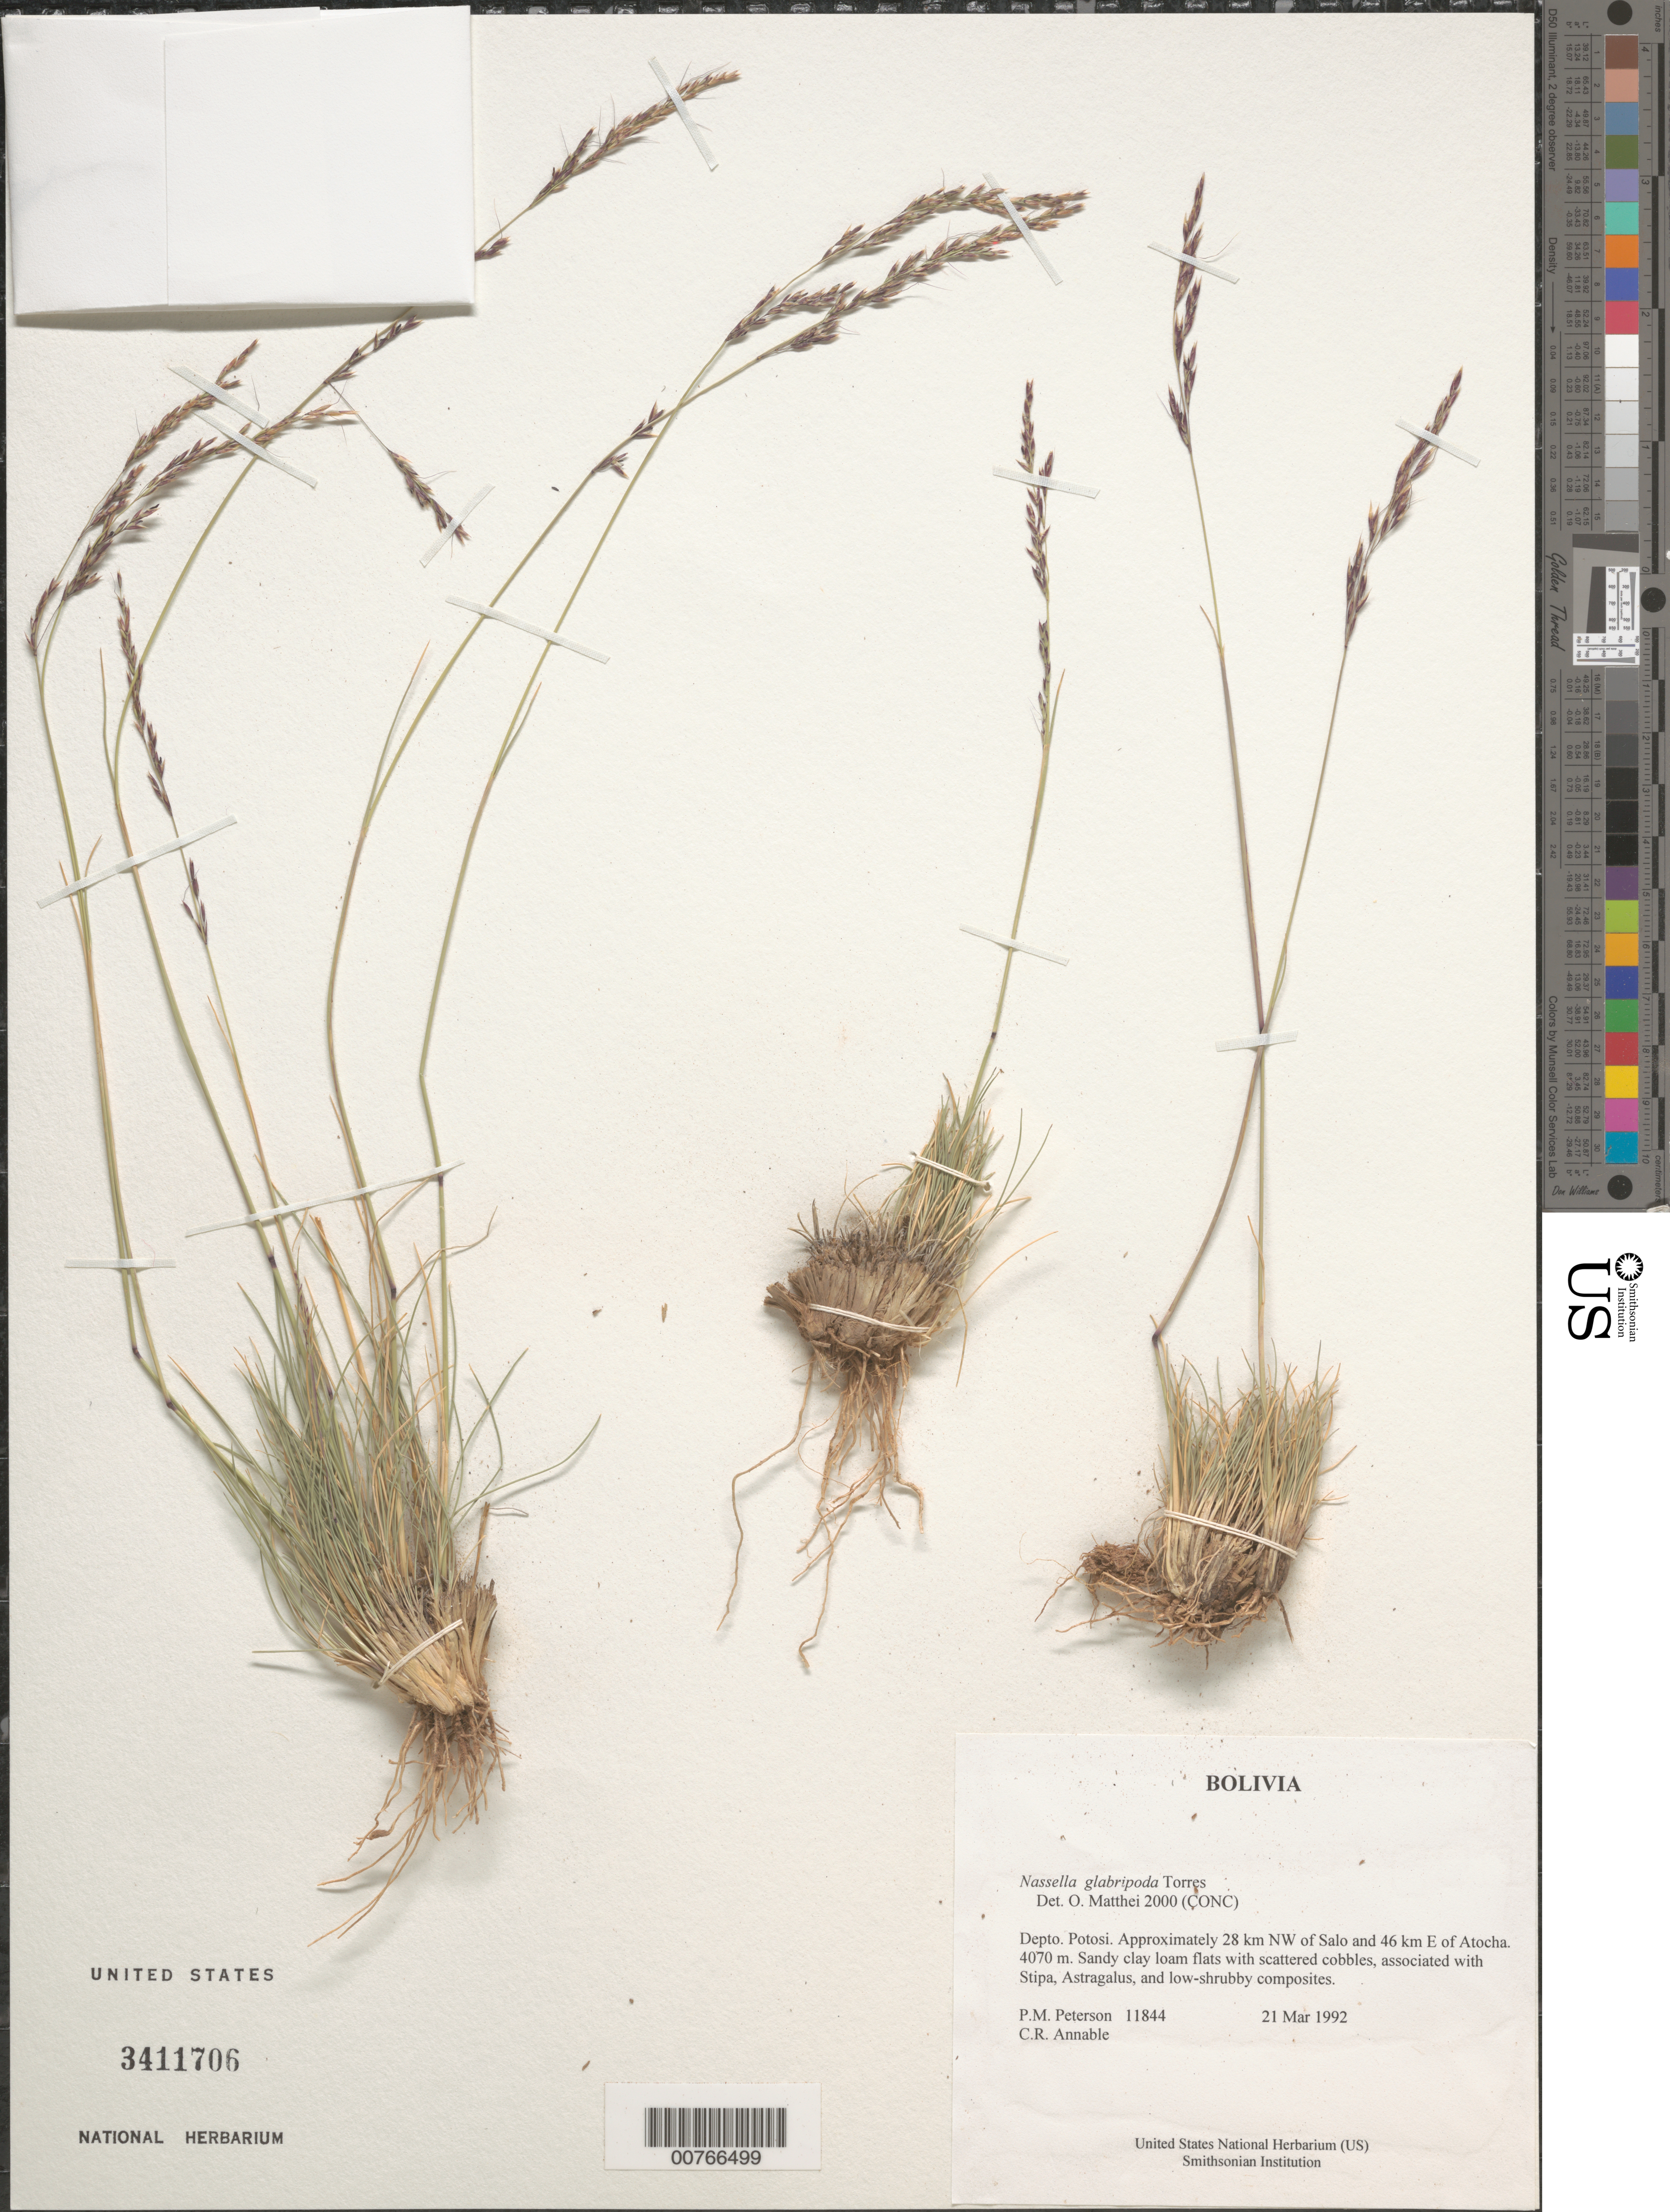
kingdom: Plantae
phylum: Tracheophyta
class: Liliopsida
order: Poales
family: Poaceae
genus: Nassella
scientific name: Nassella glabripoda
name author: A.M. Torres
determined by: Matthei, O. R.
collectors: P. M. Peterson & C. R. Annable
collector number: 11844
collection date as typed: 21 Mar 1992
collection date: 1992-03-21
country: Bolivia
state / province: Potosi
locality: Approximately 28 km NW of Salo and 46 km E of Atocha.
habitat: Sandy clay loam flats with scattered cobbles, associated with Stipa, Astragalus, and low-shruby composites.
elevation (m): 4070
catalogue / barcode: US 3411706